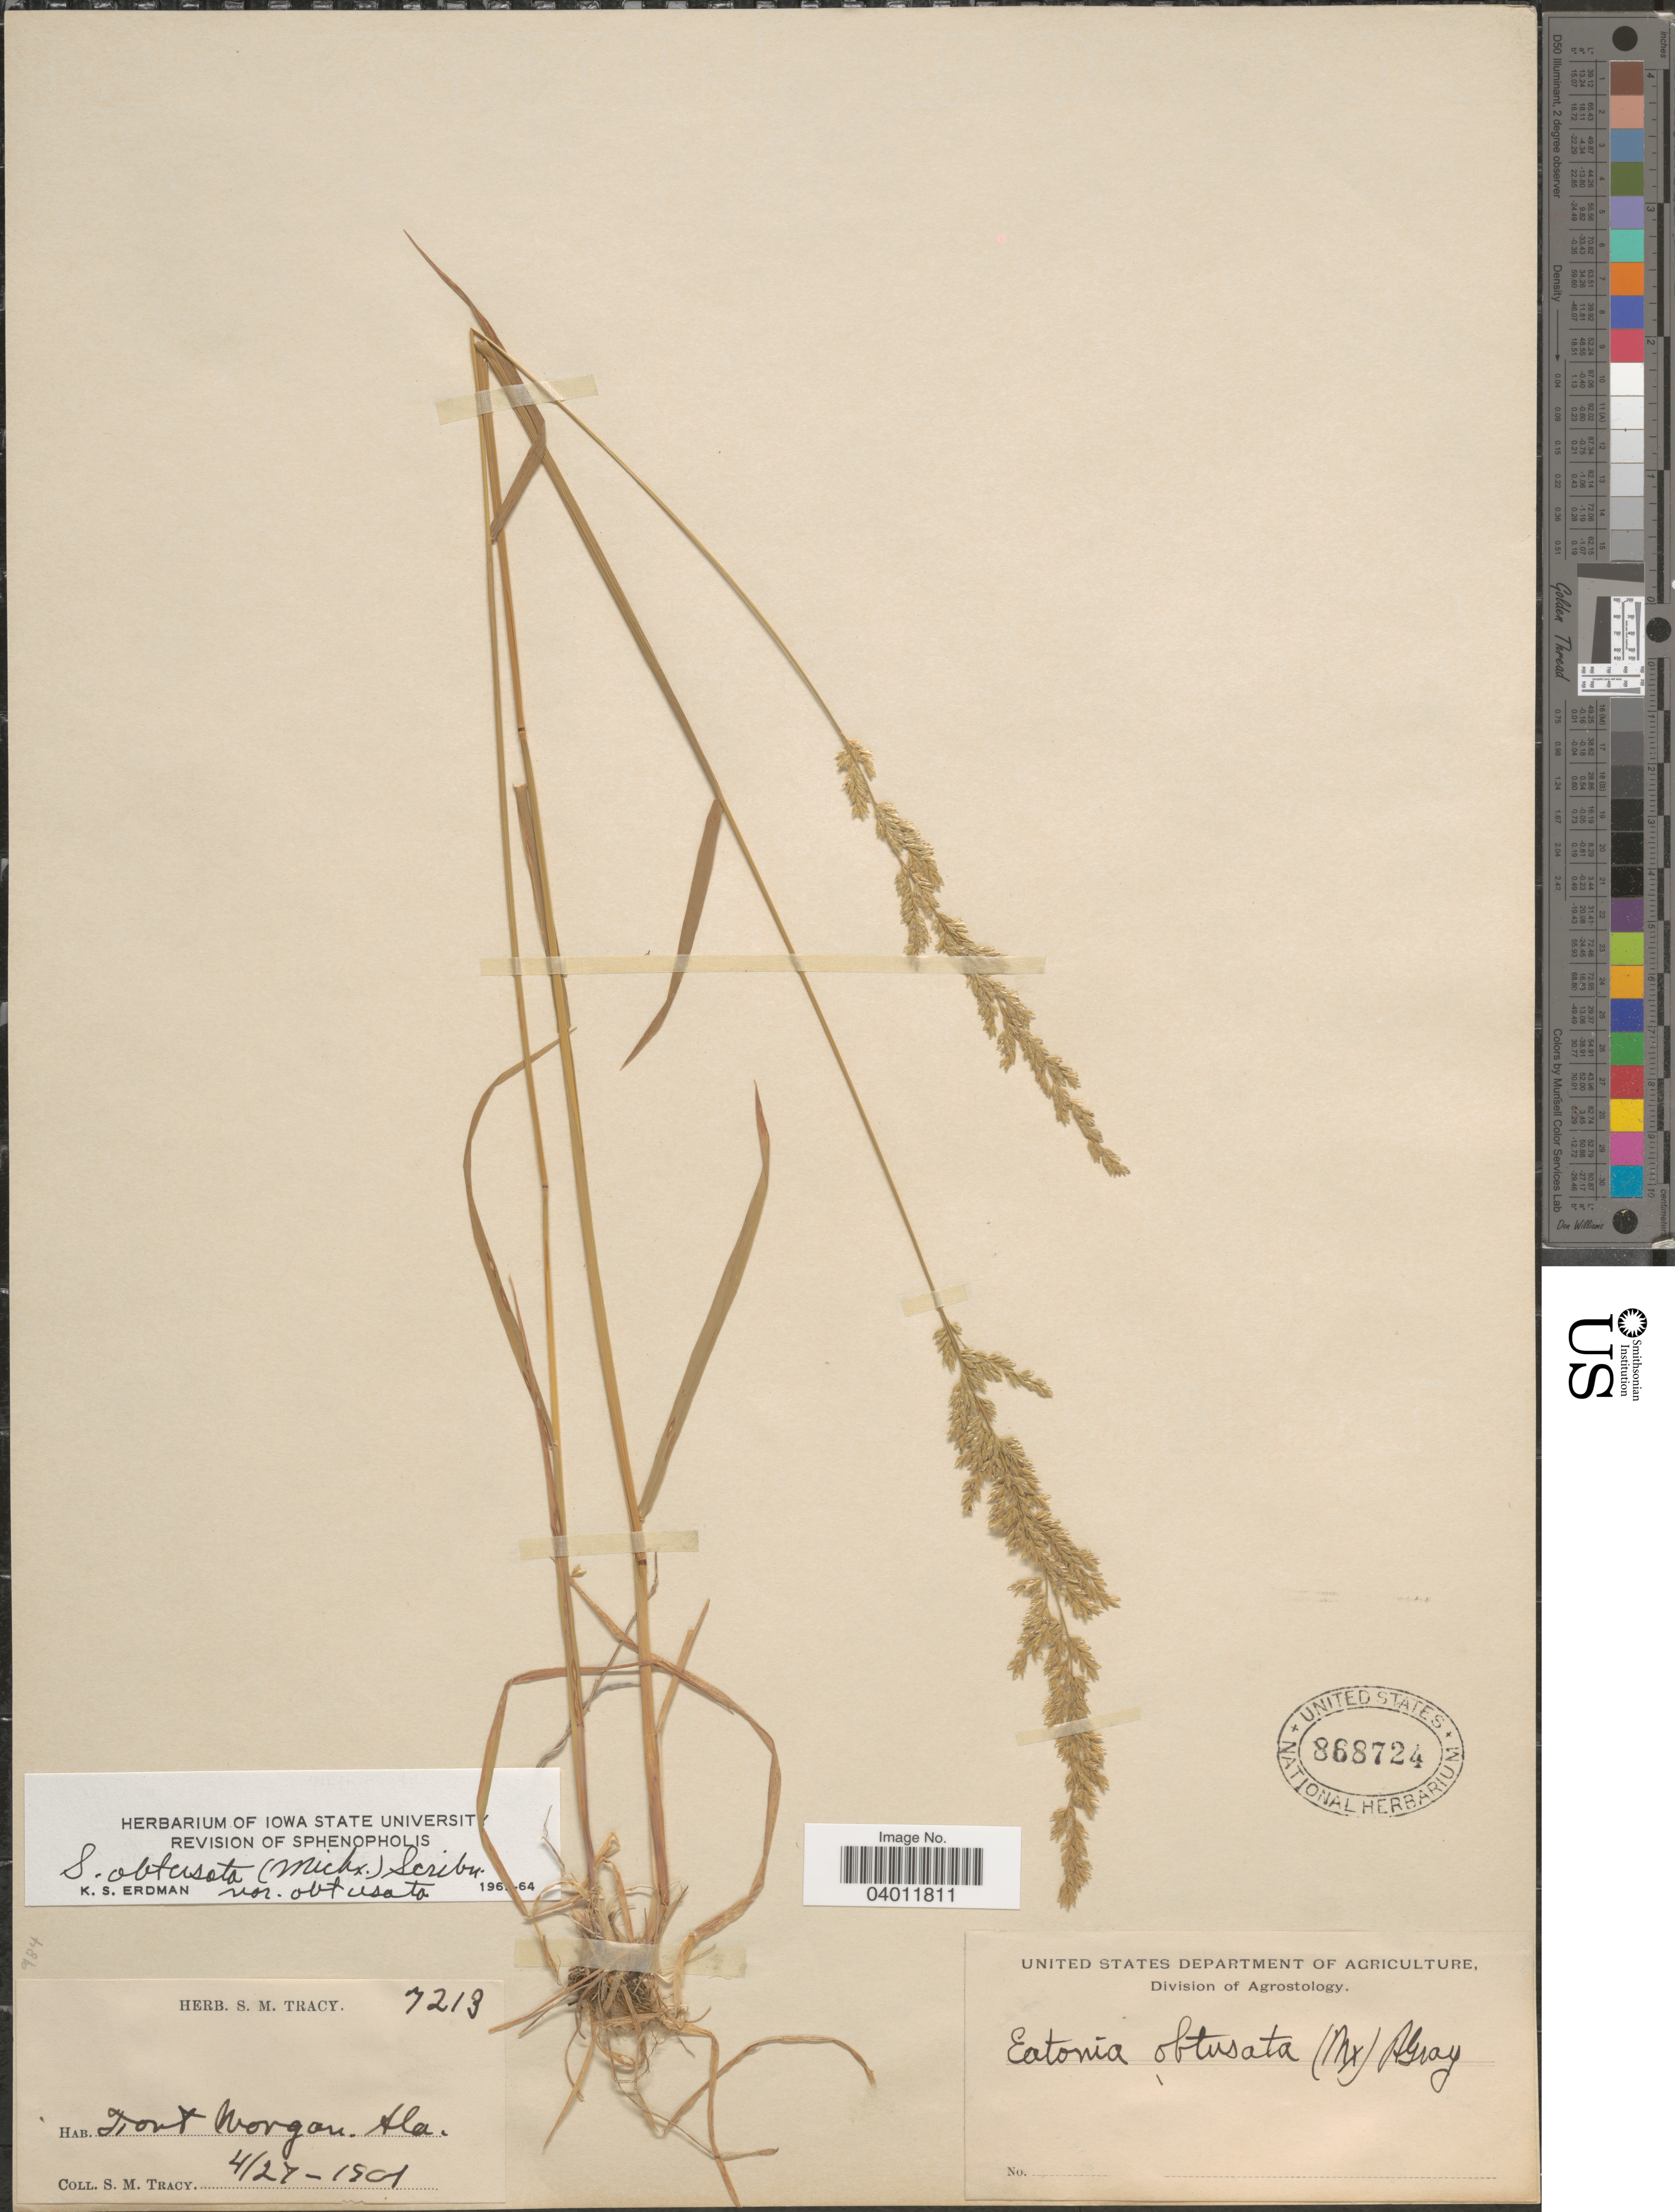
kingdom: Plantae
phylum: Tracheophyta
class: Liliopsida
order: Poales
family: Poaceae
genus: Sphenopholis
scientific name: Sphenopholis obtusata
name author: (Michx.) Scribn.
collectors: S. M. Tracy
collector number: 7213*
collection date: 1901-04-27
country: United States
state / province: Alabama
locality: Fort Morgan.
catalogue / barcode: US 868724